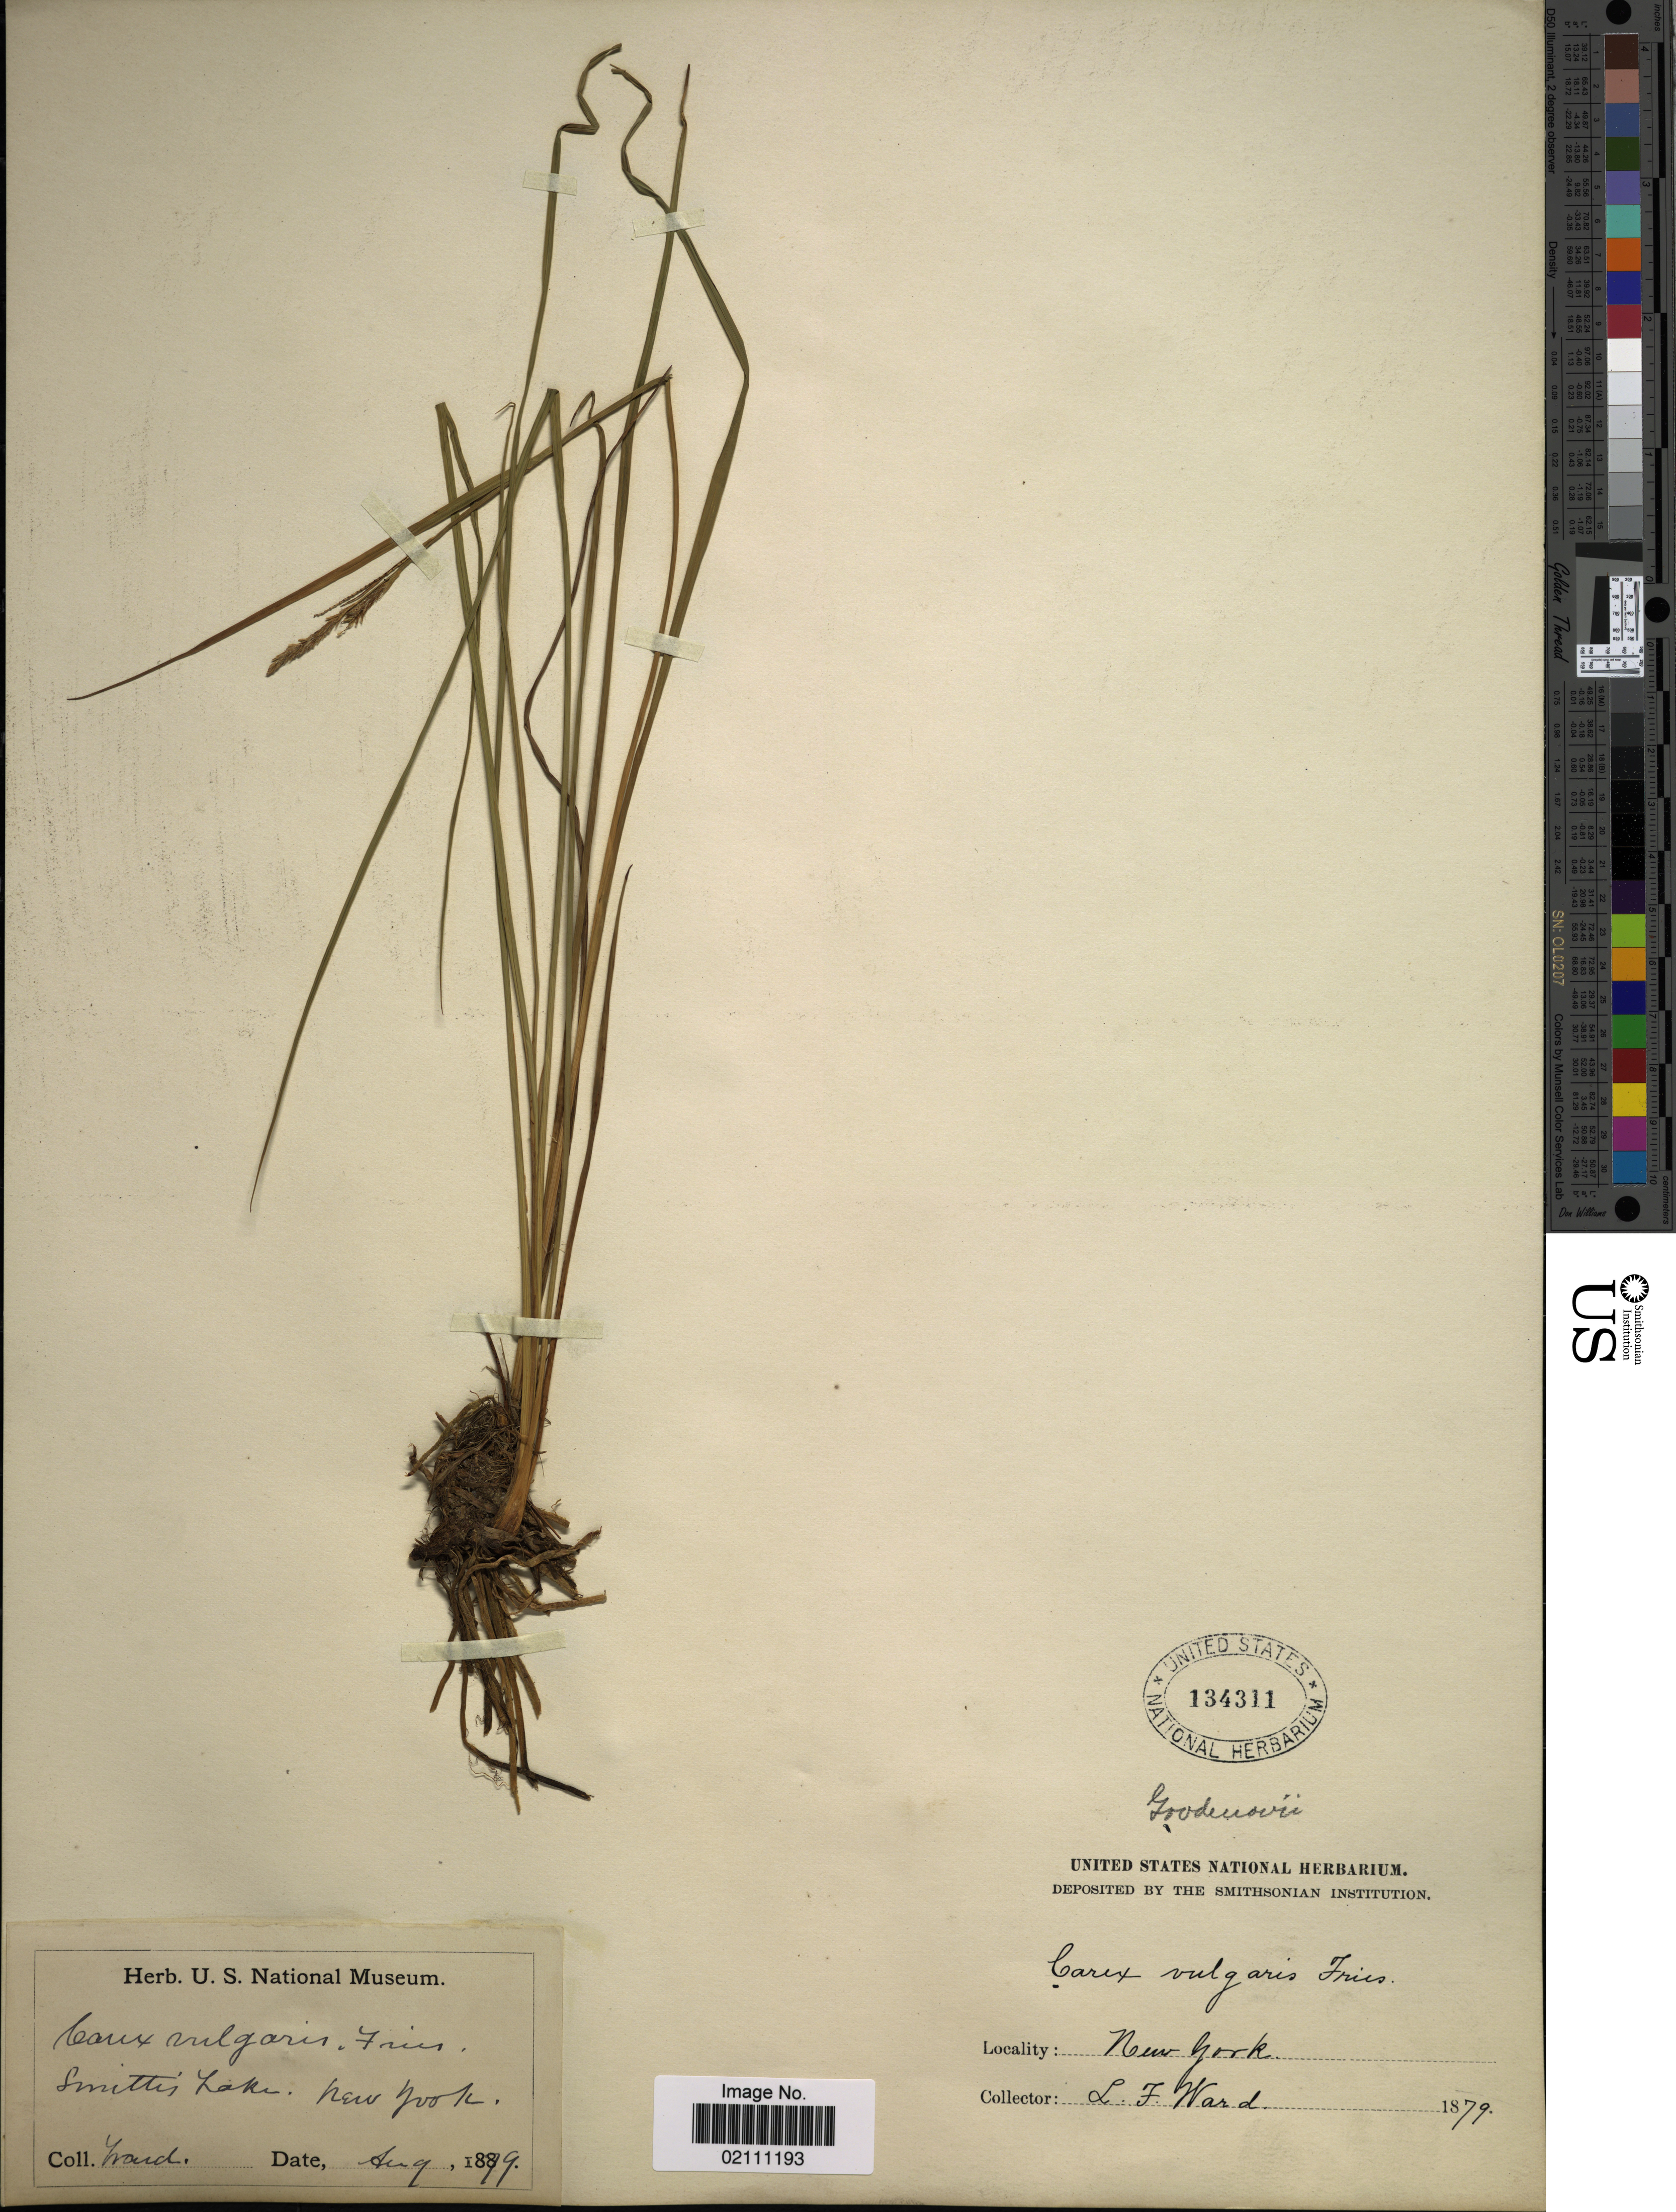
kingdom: Plantae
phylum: Tracheophyta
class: Liliopsida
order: Poales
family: Cyperaceae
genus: Carex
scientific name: Carex nigra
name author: (L.) Reichard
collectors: L. Ward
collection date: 1879-08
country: United States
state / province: New York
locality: Smith's Lake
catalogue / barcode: US 134311